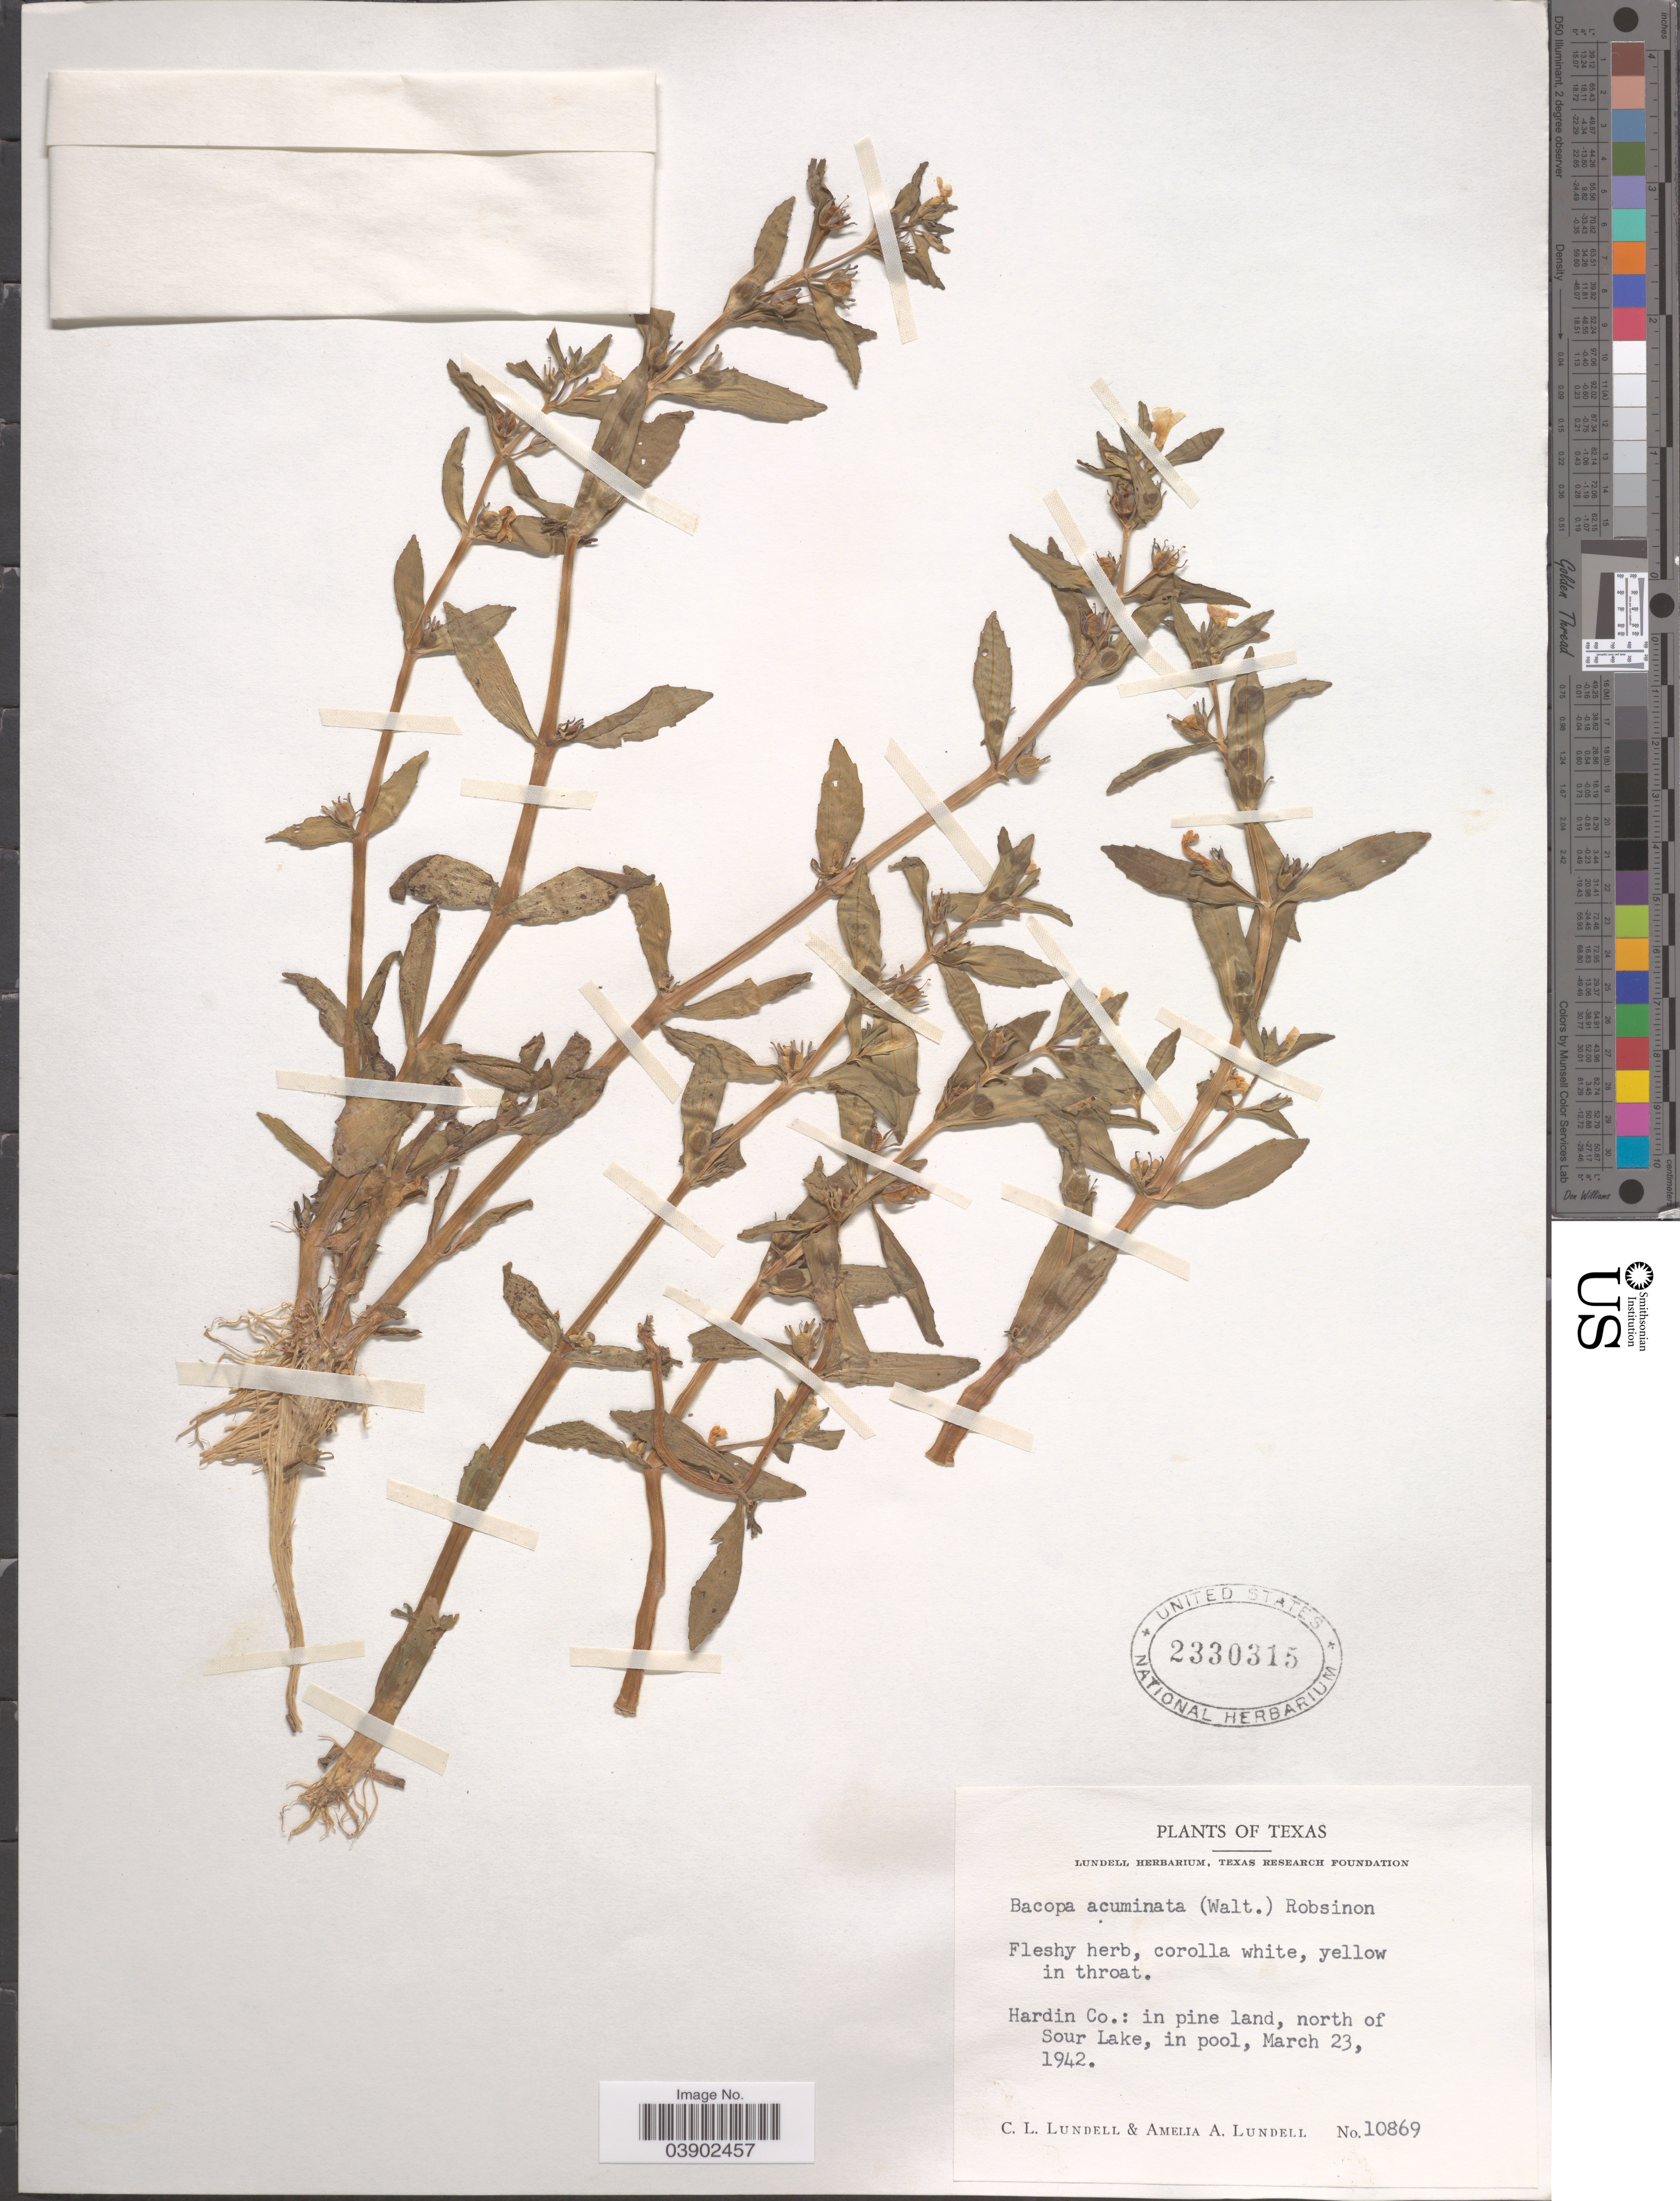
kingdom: Plantae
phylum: Tracheophyta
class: Magnoliopsida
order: Lamiales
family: Plantaginaceae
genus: Mecardonia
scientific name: Mecardonia acuminata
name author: (Walter) Small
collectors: C. L. Lundell & A. A. Lundell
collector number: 10869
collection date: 1942-03-23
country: United States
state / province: Texas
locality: Hardin Co.: in pine land, north of Sour Lake, in pool.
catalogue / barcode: US 2330315